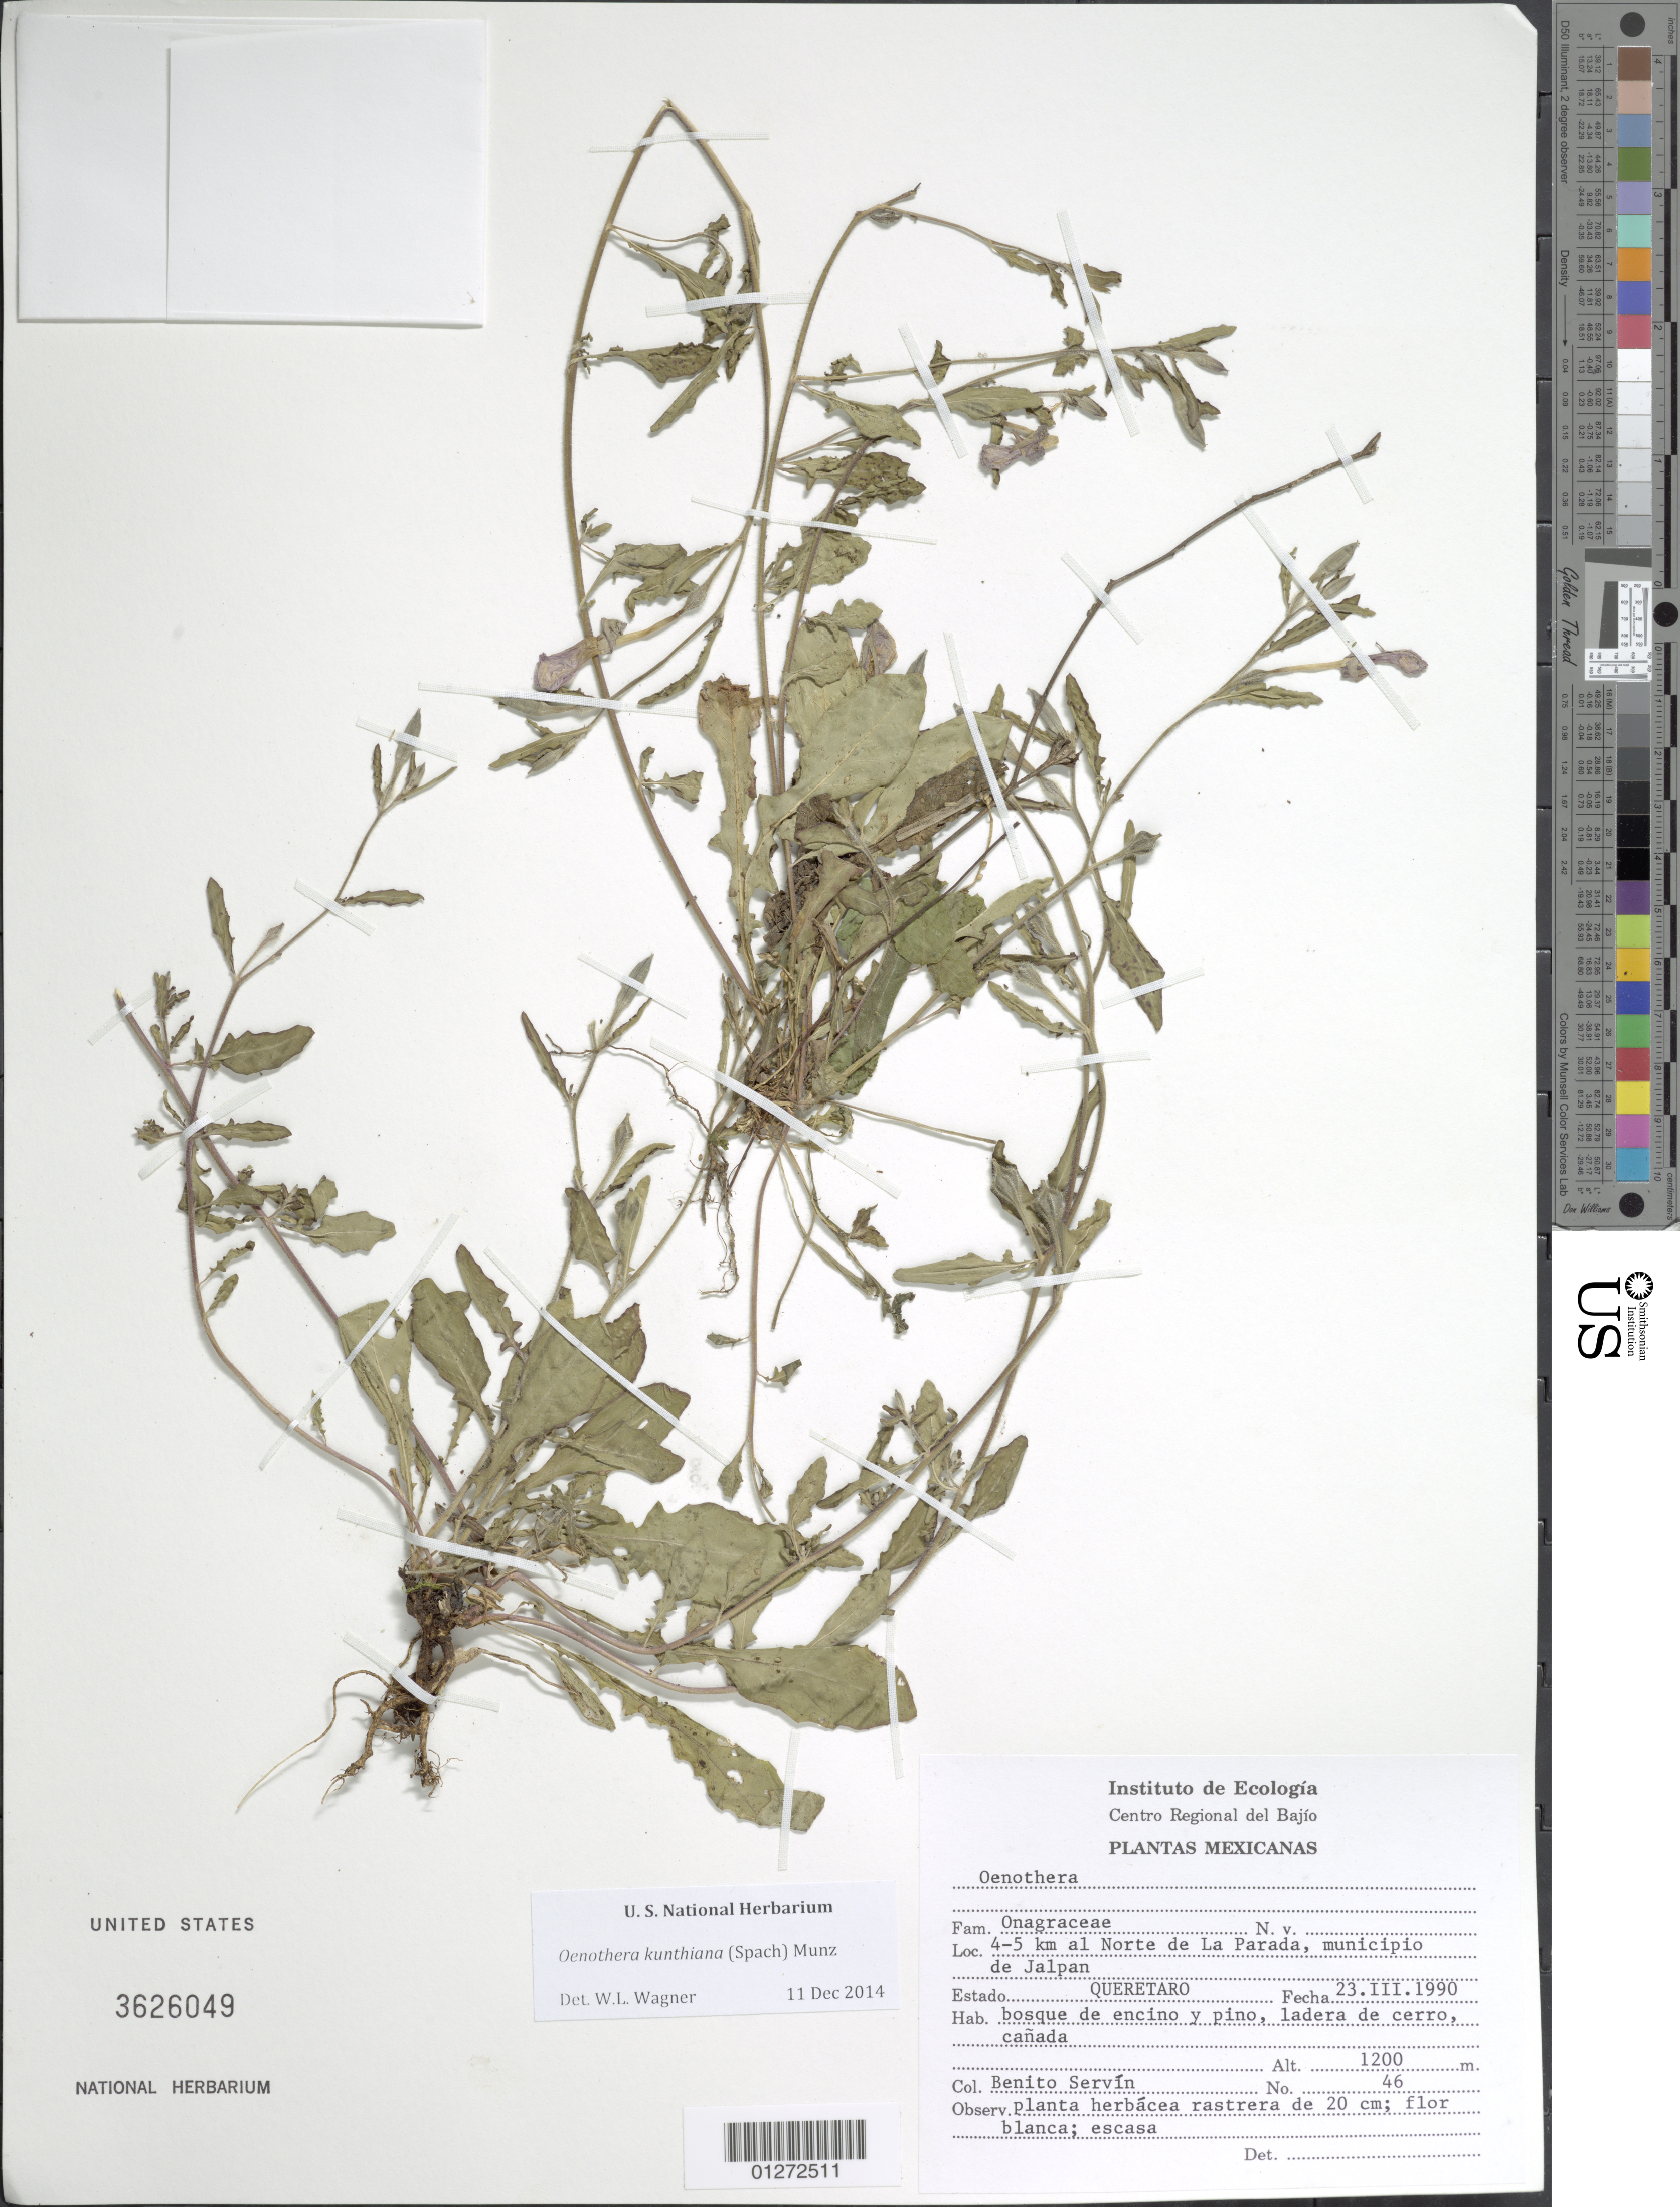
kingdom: Plantae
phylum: Tracheophyta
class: Magnoliopsida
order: Myrtales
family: Onagraceae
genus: Oenothera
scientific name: Oenothera kunthiana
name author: (Spach) Munz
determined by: Wagner, W. L., (BOT), Smithsonian Institution - National Museum of Natural History (UNITED STATES)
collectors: B. Servín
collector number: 46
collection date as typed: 23.III.1990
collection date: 1990-03-23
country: Mexico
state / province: Querétaro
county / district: Jalpan De Serra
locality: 4-5 km al Norte de La Parada.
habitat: Bosque de encino y pino, ladera de cerro, canada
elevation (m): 1200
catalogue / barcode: US 3626049